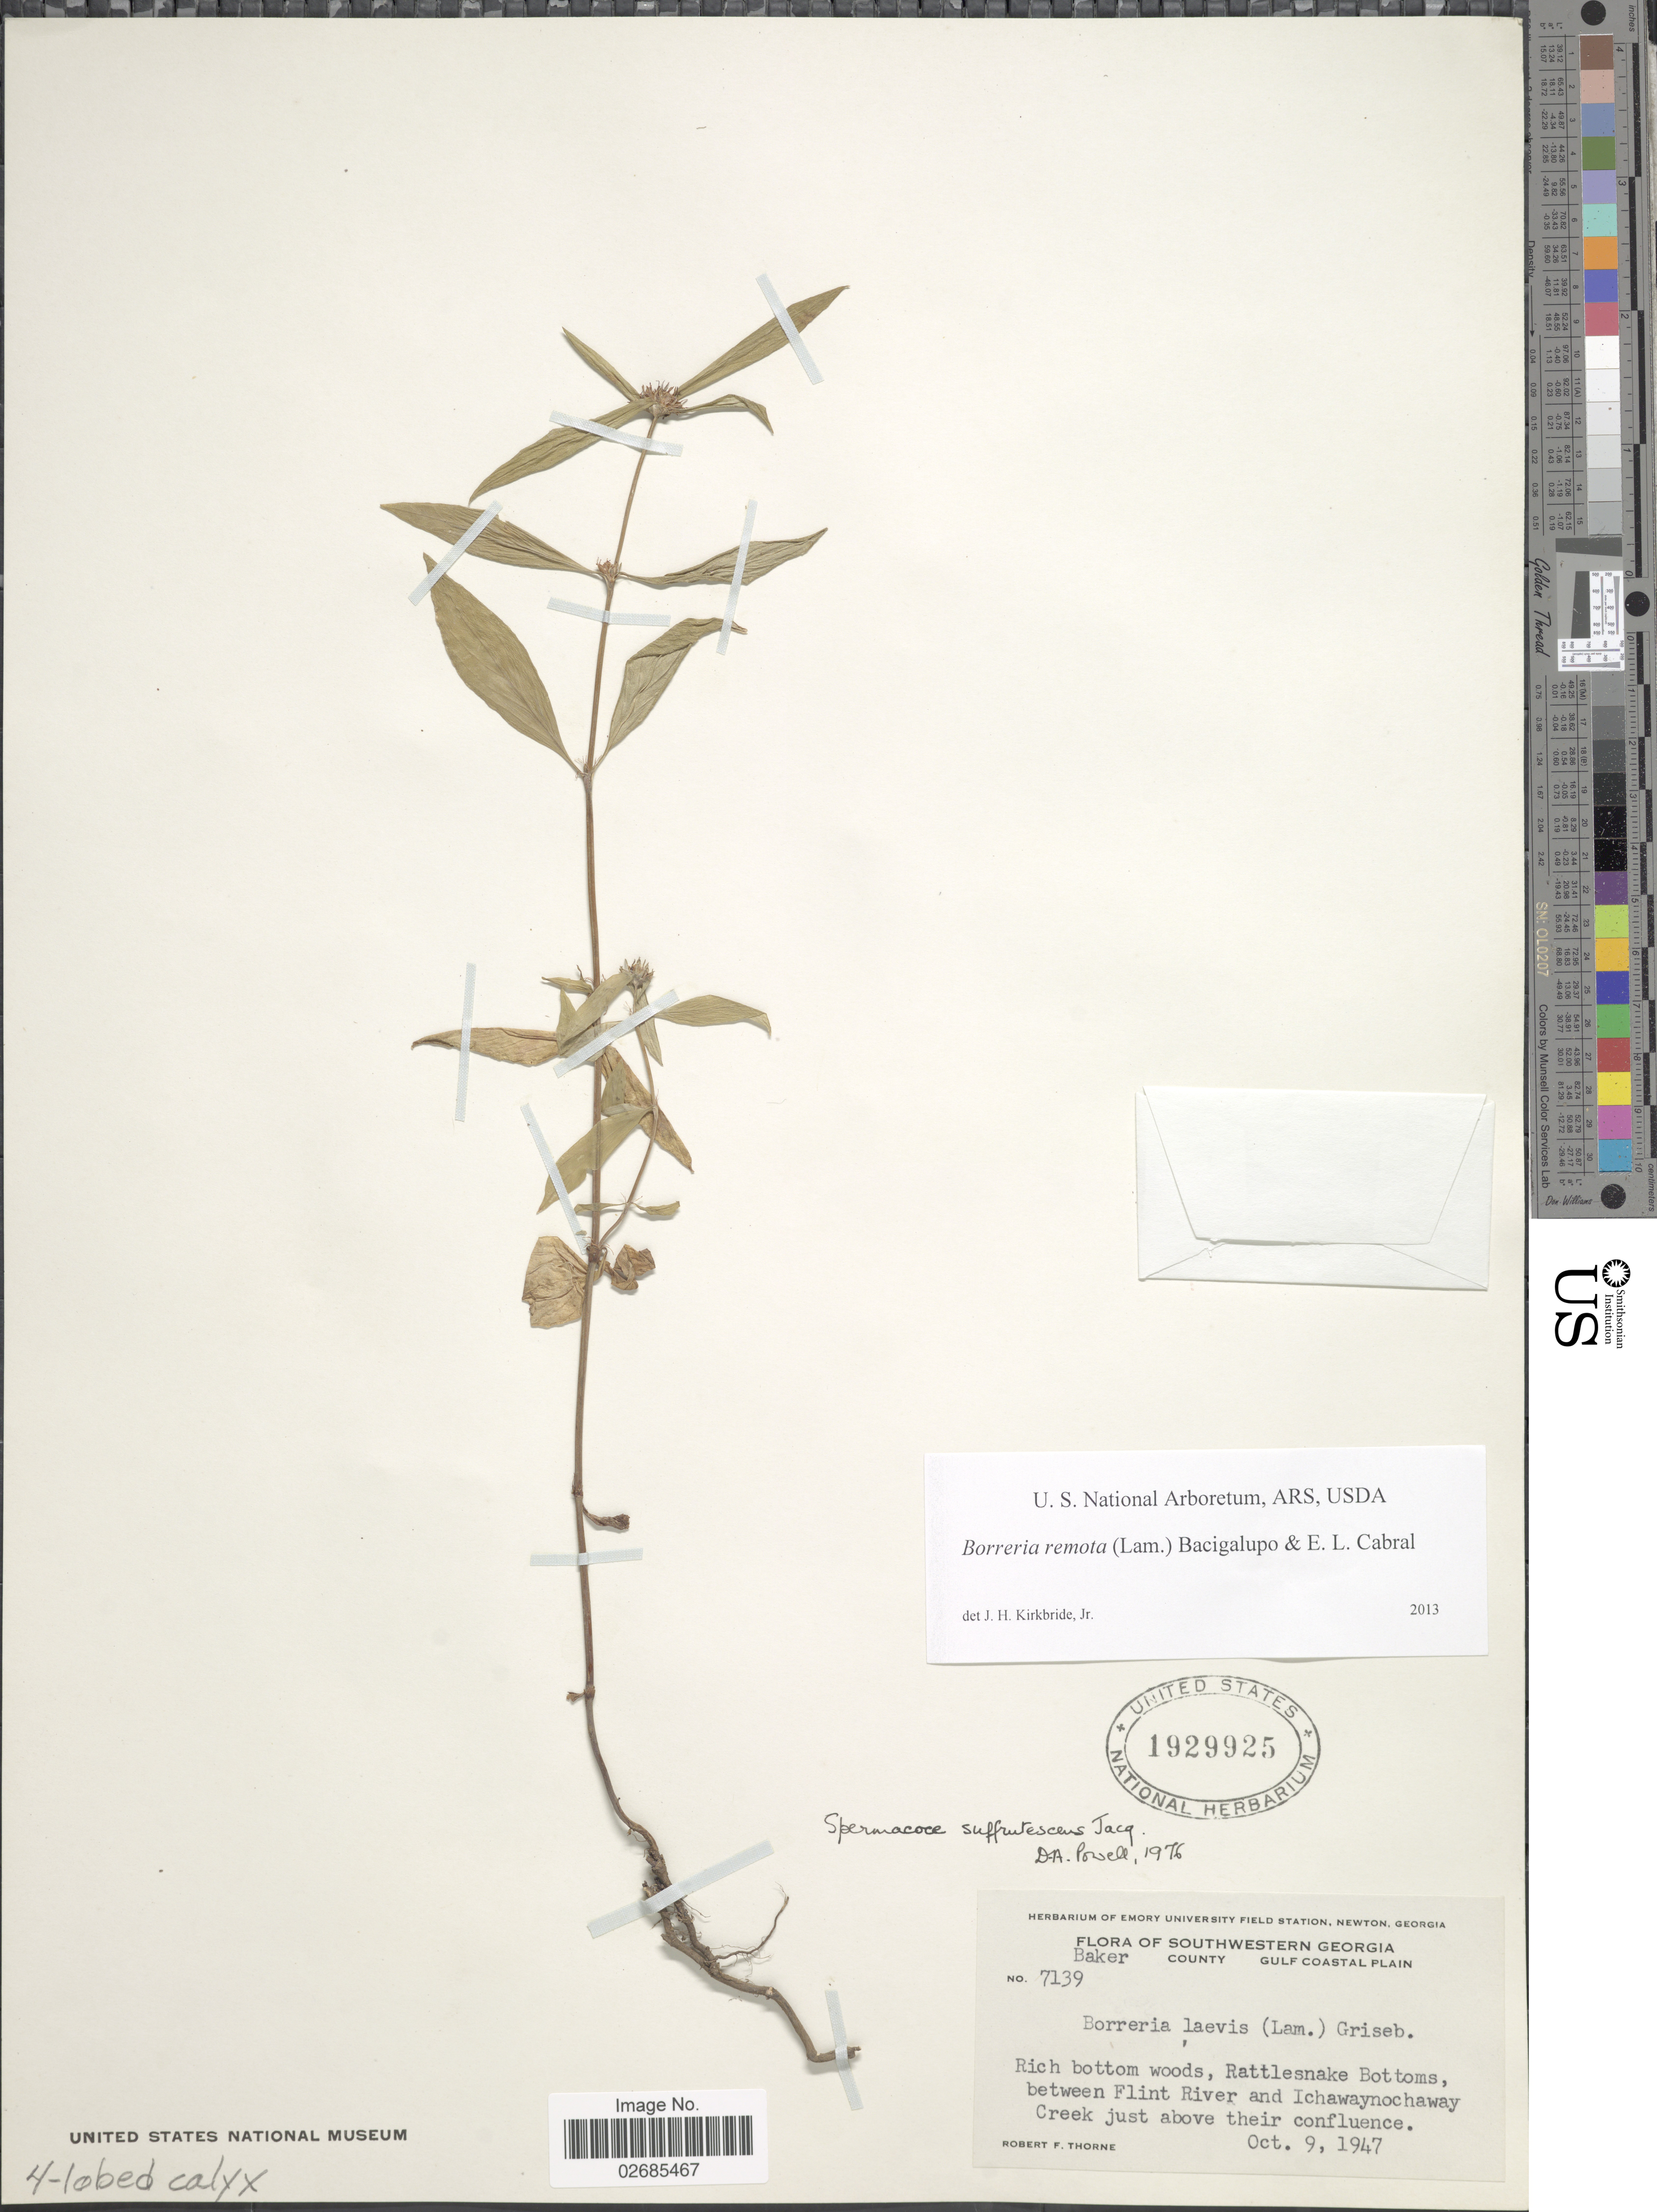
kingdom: Plantae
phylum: Tracheophyta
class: Magnoliopsida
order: Gentianales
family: Rubiaceae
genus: Borreria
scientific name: Borreria remota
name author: (Lam.) Bacigalupo & E.L. Cabral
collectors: R. F. Thorne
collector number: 7139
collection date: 1947-10-09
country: United States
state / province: Georgia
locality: Southwestern Georgia. Baker County. Gulf Coastal Plain. Rich bottom woods, Rattlesnake Bottoms, between Flint River and Ichawaynochaway Creek just above their confluence.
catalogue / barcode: US 1929925